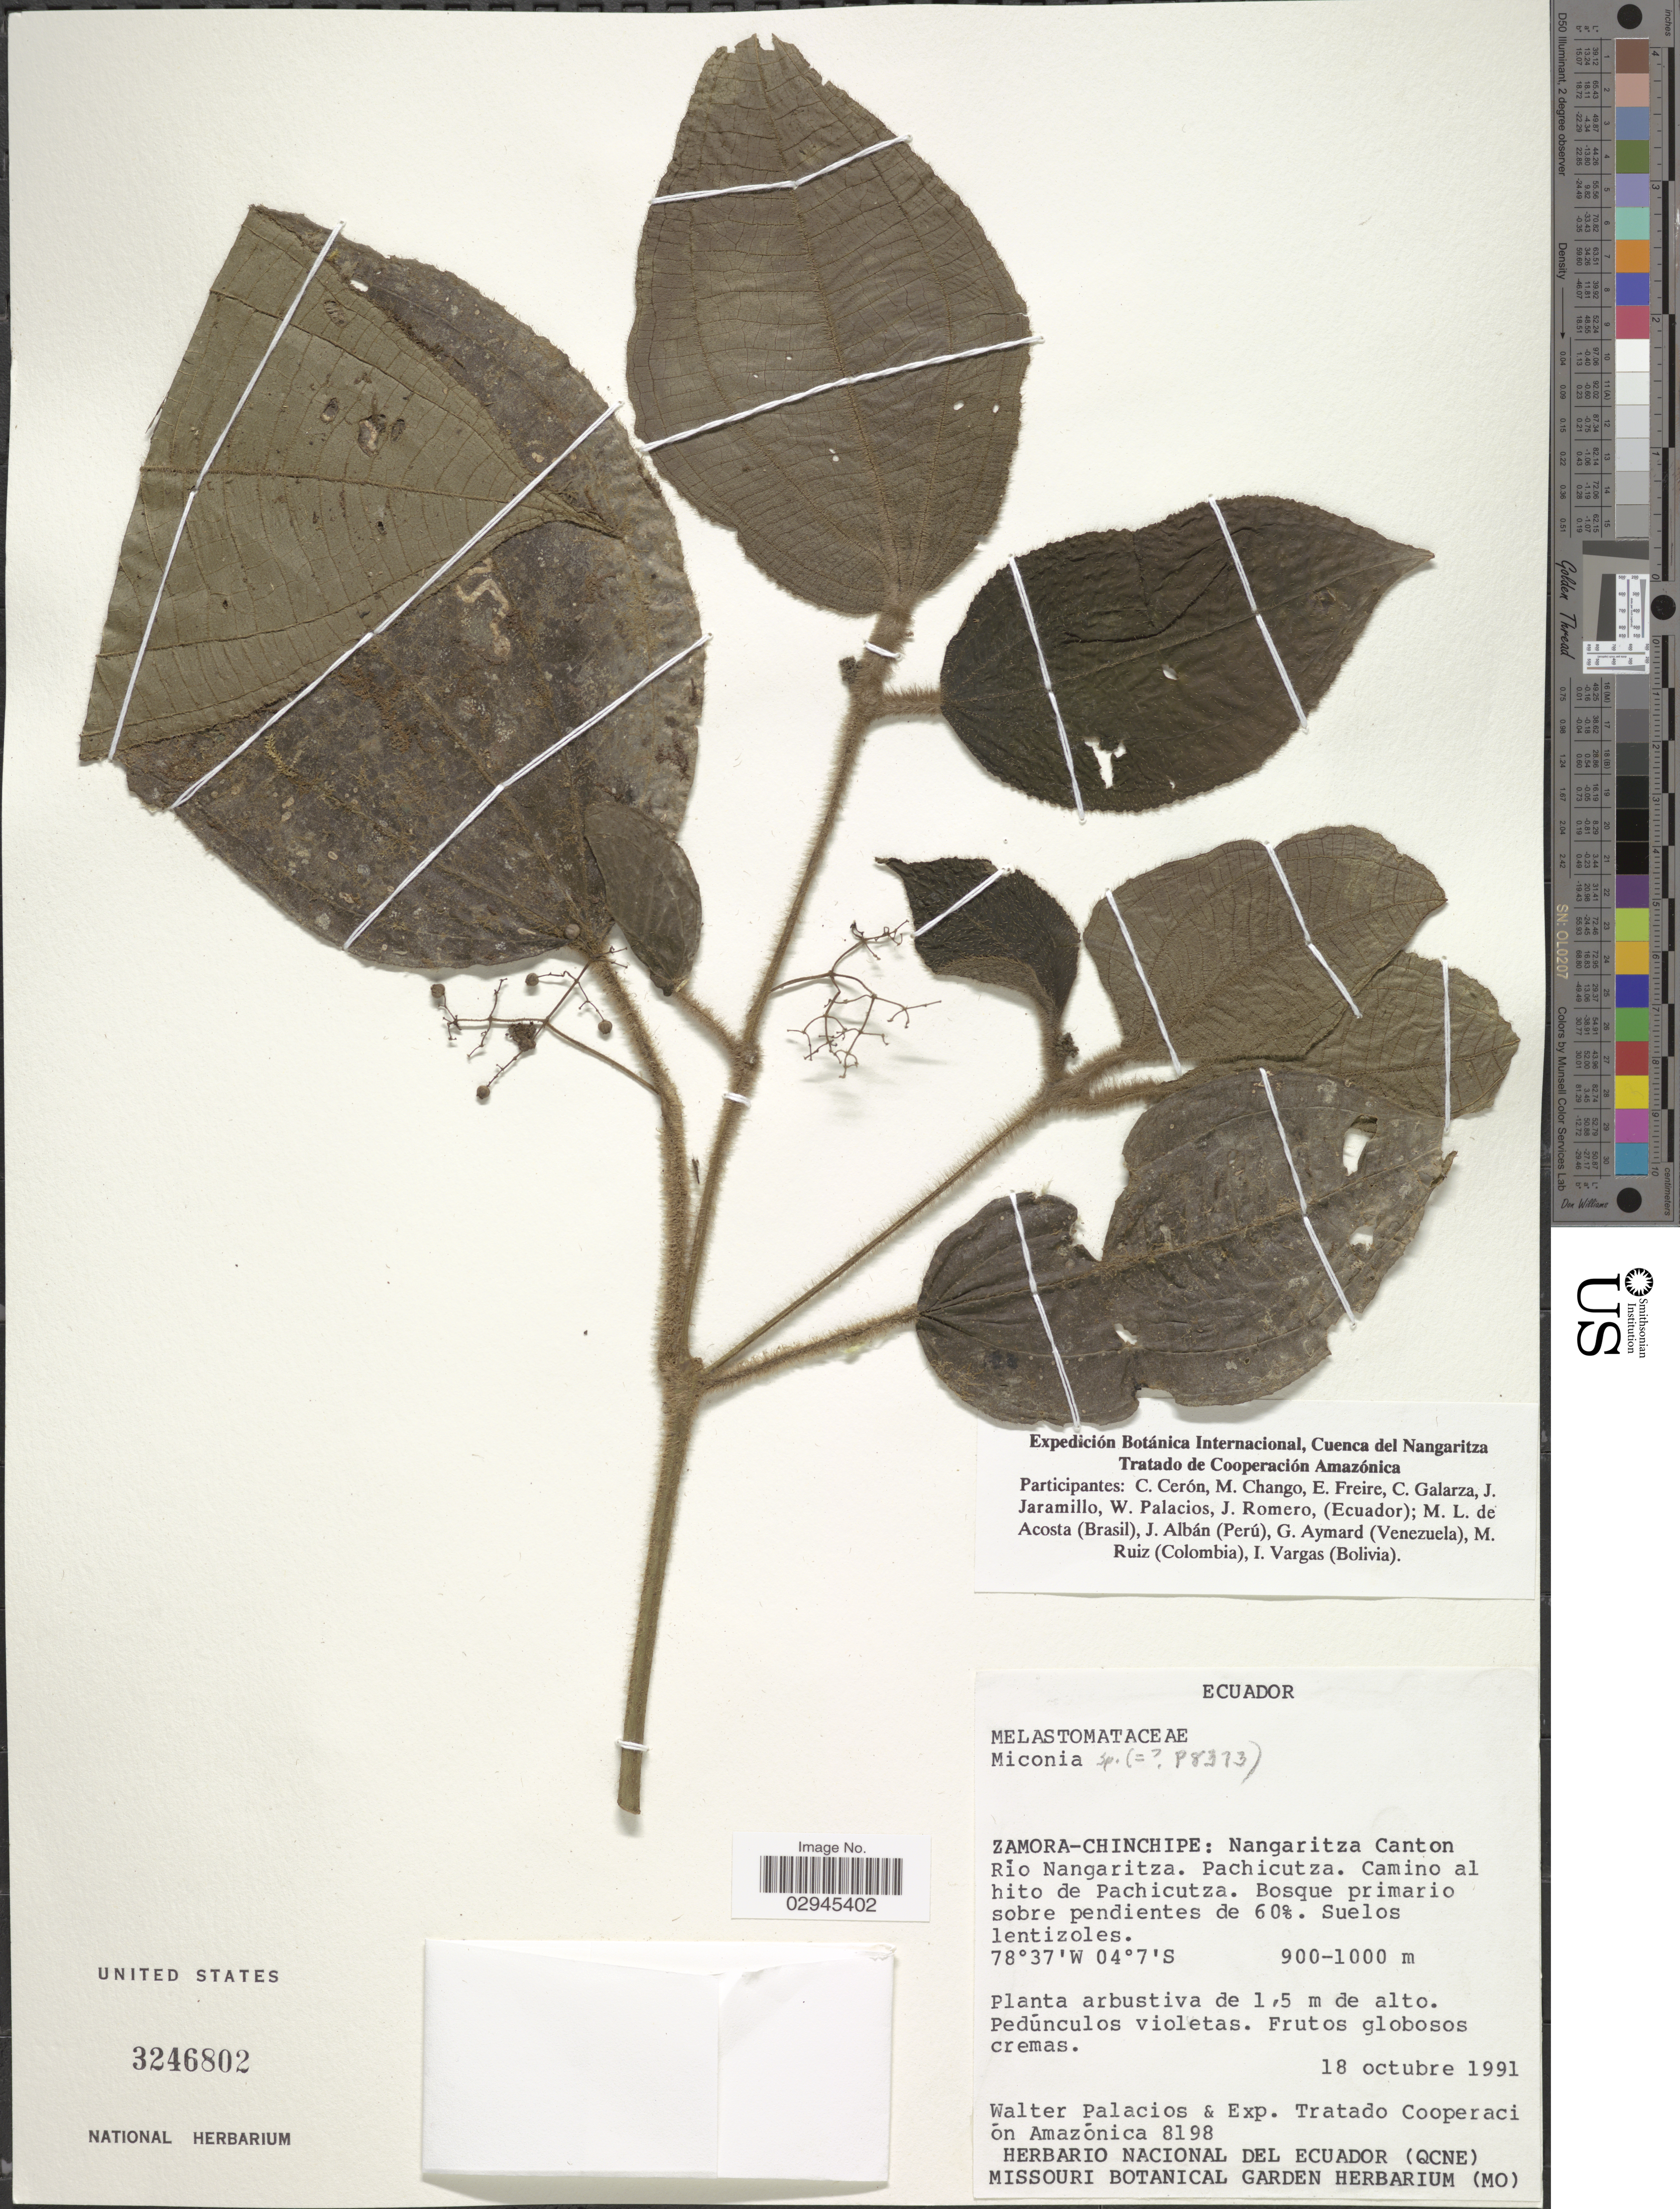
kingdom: Plantae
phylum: Tracheophyta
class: Magnoliopsida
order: Myrtales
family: Melastomataceae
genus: Miconia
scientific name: Miconia sp.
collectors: W. Palacios & Exp. Tratado Cooperación Amazónica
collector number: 8198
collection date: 1999-10-18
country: Ecuador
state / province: Zamora-Chinchipe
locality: Nangaritza Canton. Río Nangaritza. Pachicutza. Camino al hito de Pachicutza.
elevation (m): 900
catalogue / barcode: US 3426802